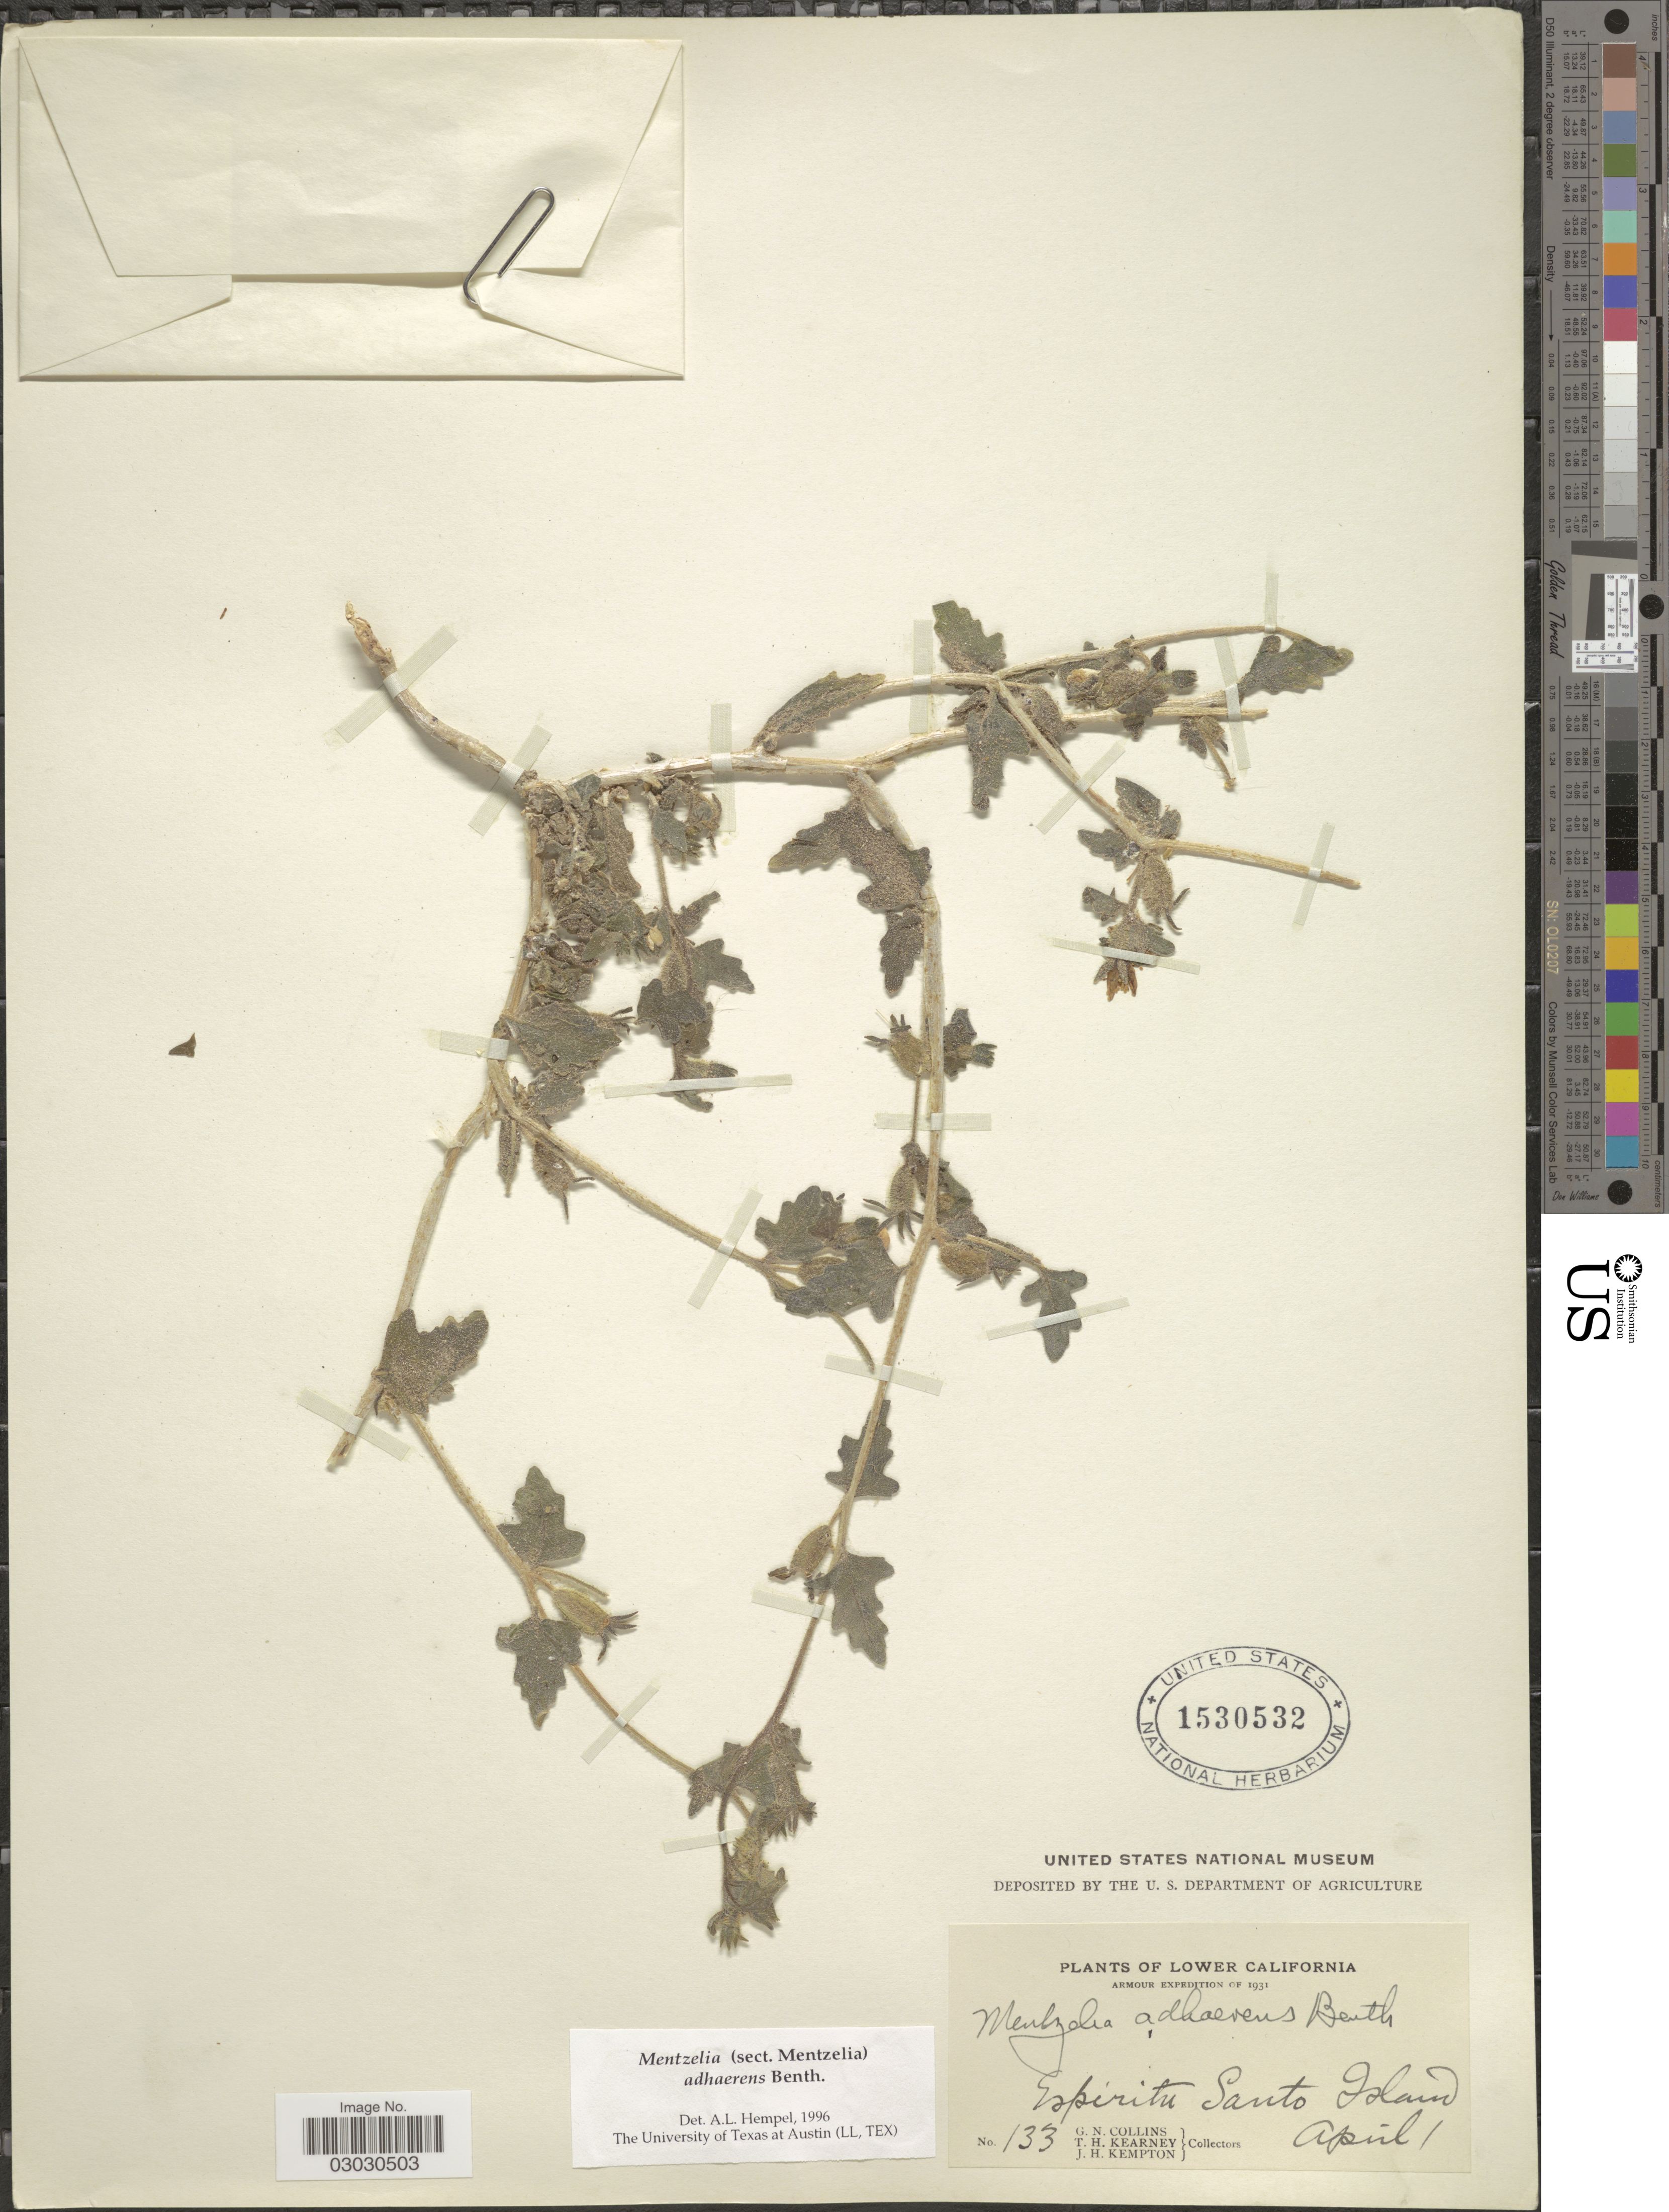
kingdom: Plantae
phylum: Tracheophyta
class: Magnoliopsida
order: Cornales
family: Loasaceae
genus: Mentzelia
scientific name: Mentzelia adhaerens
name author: Benth.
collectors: G. Collins, T. H. Kearney & J. H. Kempton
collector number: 133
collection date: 1931-04-01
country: Mexico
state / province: Baja California Norte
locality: Lower California. Espiritu Santo Island.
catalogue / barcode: US 1530532